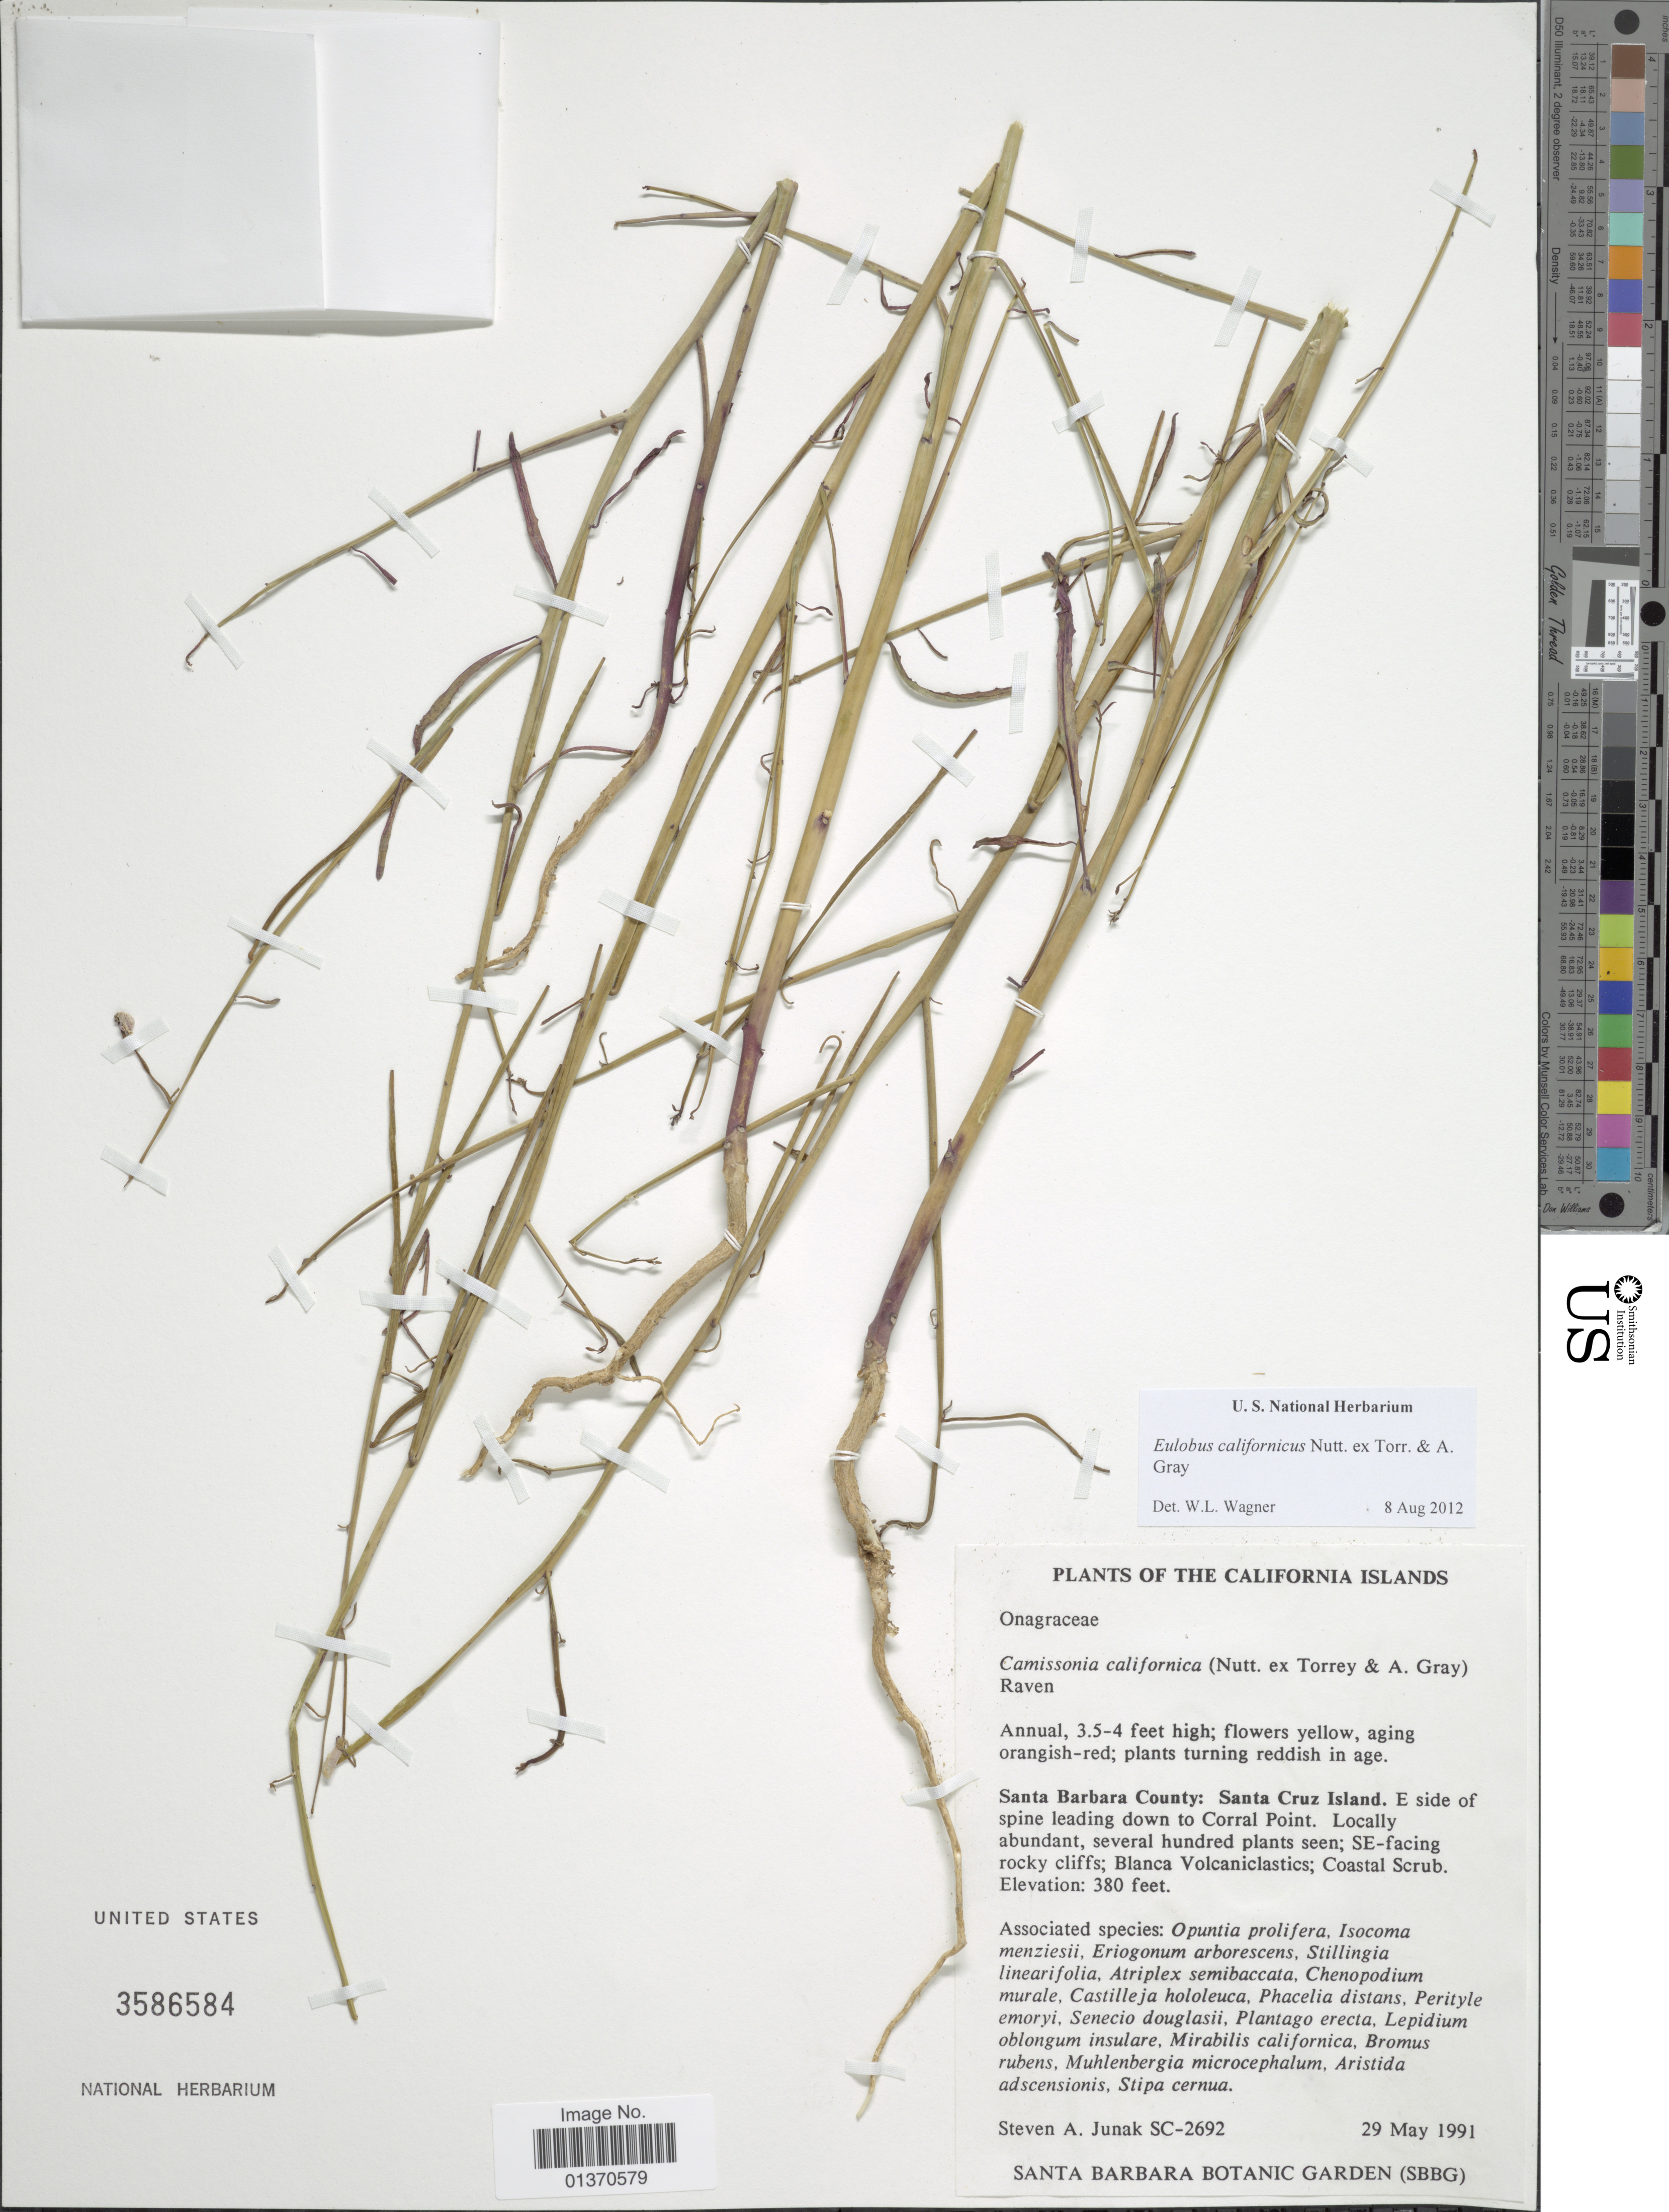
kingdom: Plantae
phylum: Tracheophyta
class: Magnoliopsida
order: Myrtales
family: Onagraceae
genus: Eulobus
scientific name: Eulobus californicus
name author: Nutt. ex Torr. & A. Gray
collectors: S. Junak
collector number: SC-2692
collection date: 1991-05-29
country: United States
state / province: California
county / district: Santa Barbara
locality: The California Islands, Santa Barbara County: Santa Cruz Island. E side of spine leading down to Corral Point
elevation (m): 116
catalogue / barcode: US 3586584